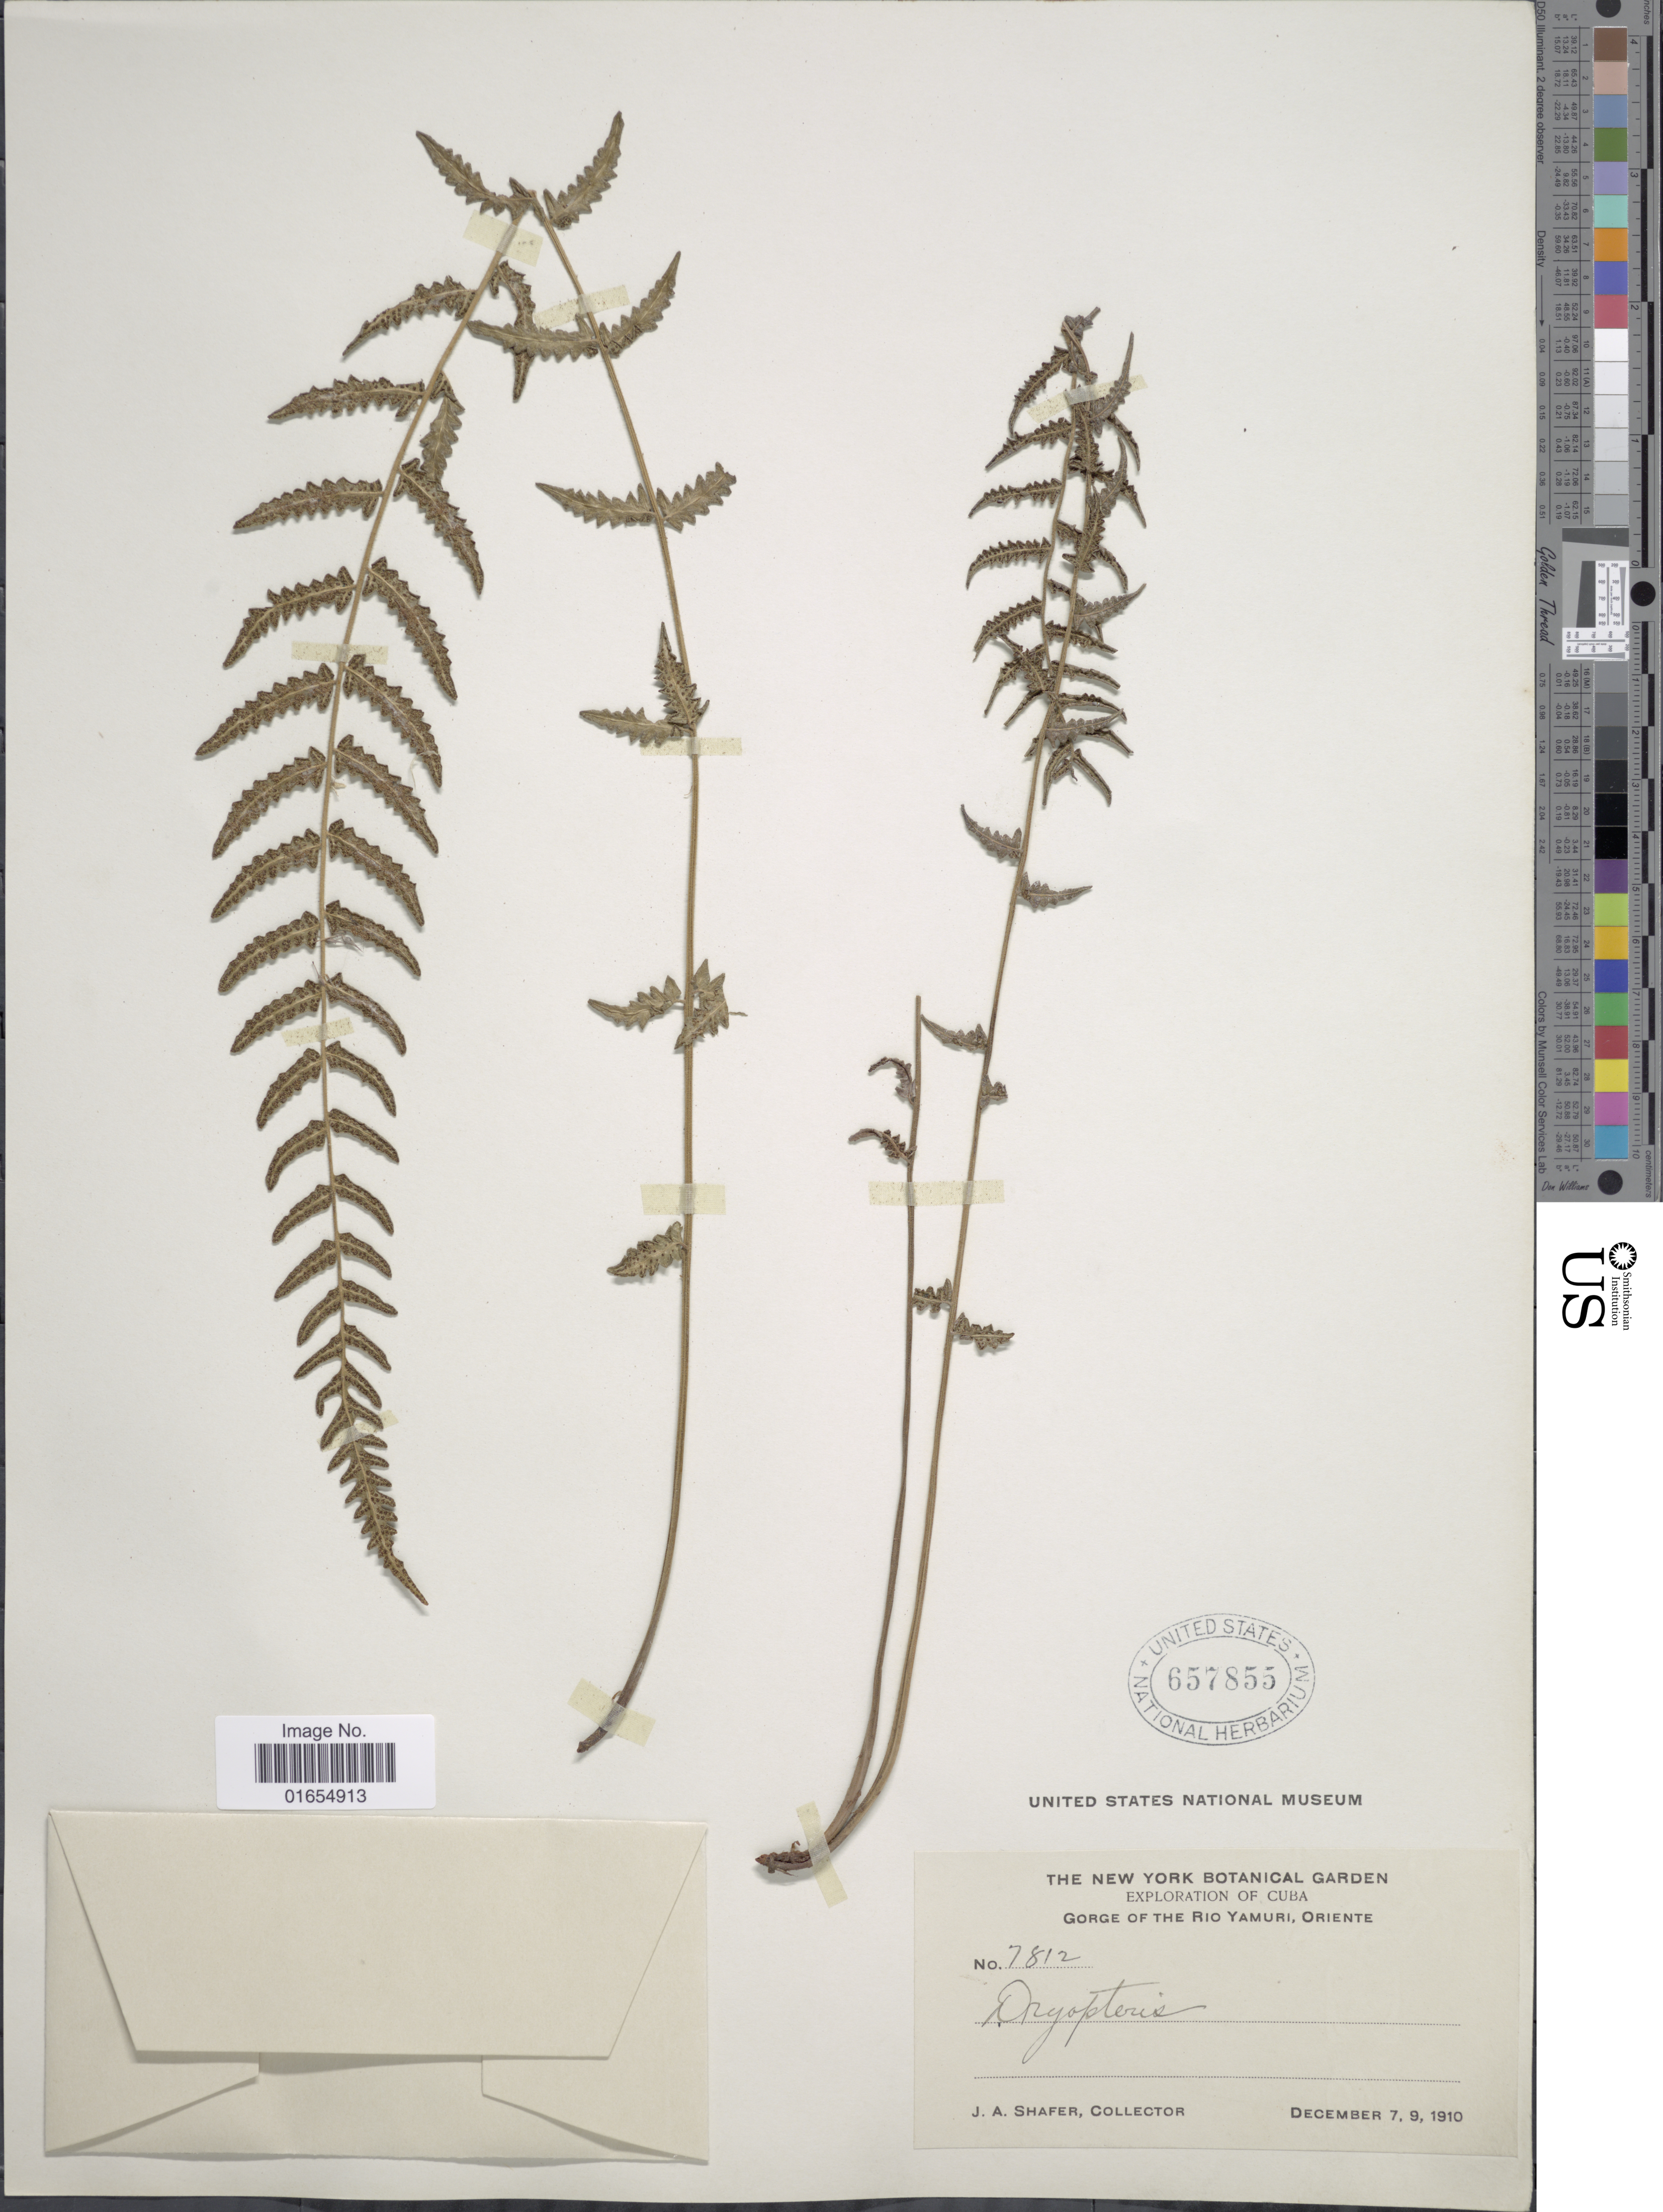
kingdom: Plantae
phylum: Tracheophyta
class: Polypodiopsida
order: Polypodiales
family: Thelypteridaceae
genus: Goniopteris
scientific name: Goniopteris retroflexa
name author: (L.) Pic. Serm.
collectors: J. A. Shafer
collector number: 7812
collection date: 1910-12-01/1910-12-09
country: Cuba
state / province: Oriente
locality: Gorge of the Rio Yamuri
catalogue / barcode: US 657855